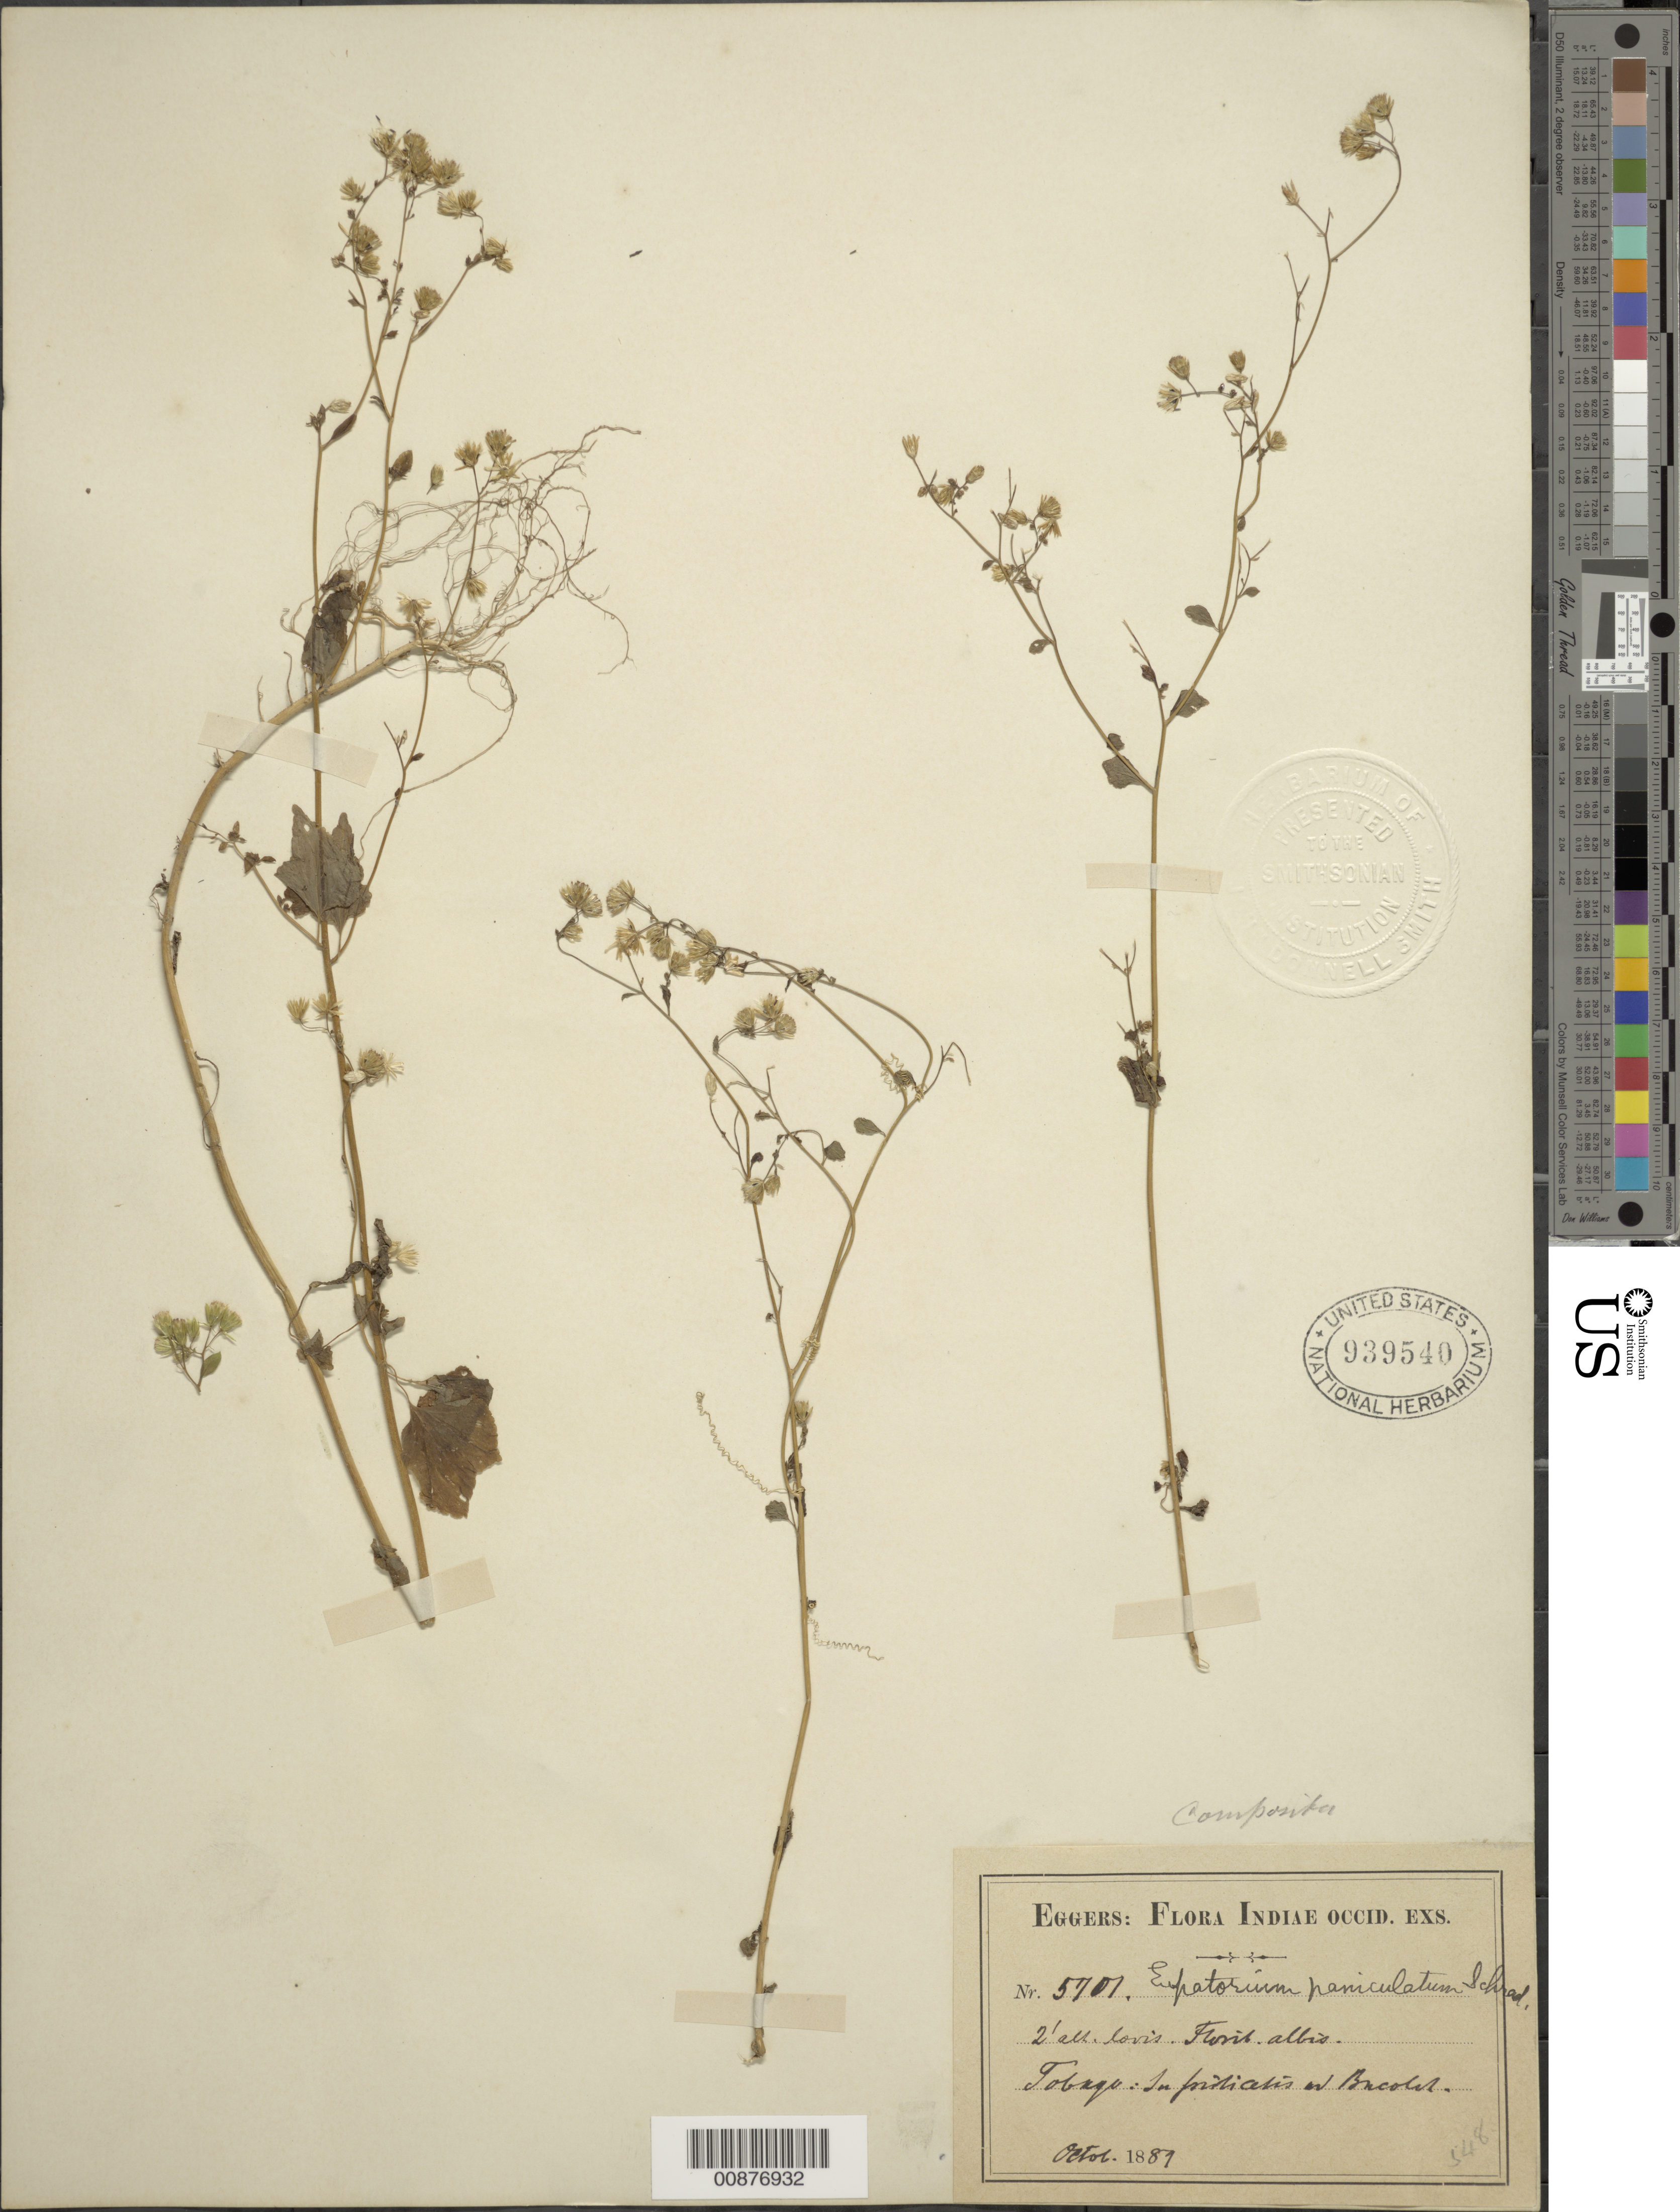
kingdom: Plantae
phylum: Tracheophyta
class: Magnoliopsida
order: Asterales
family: Asteraceae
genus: Fleischmannia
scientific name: Fleischmannia microstemon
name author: (Cass.) R.M. King & H. Rob.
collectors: H. F. A. von Eggers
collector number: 5707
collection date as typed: Oct 1889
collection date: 1889-10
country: Trinidad and Tobago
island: Tobago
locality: Ad Bucolel (sp?)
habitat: In fruiticalis (sp?)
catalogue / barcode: US 939540